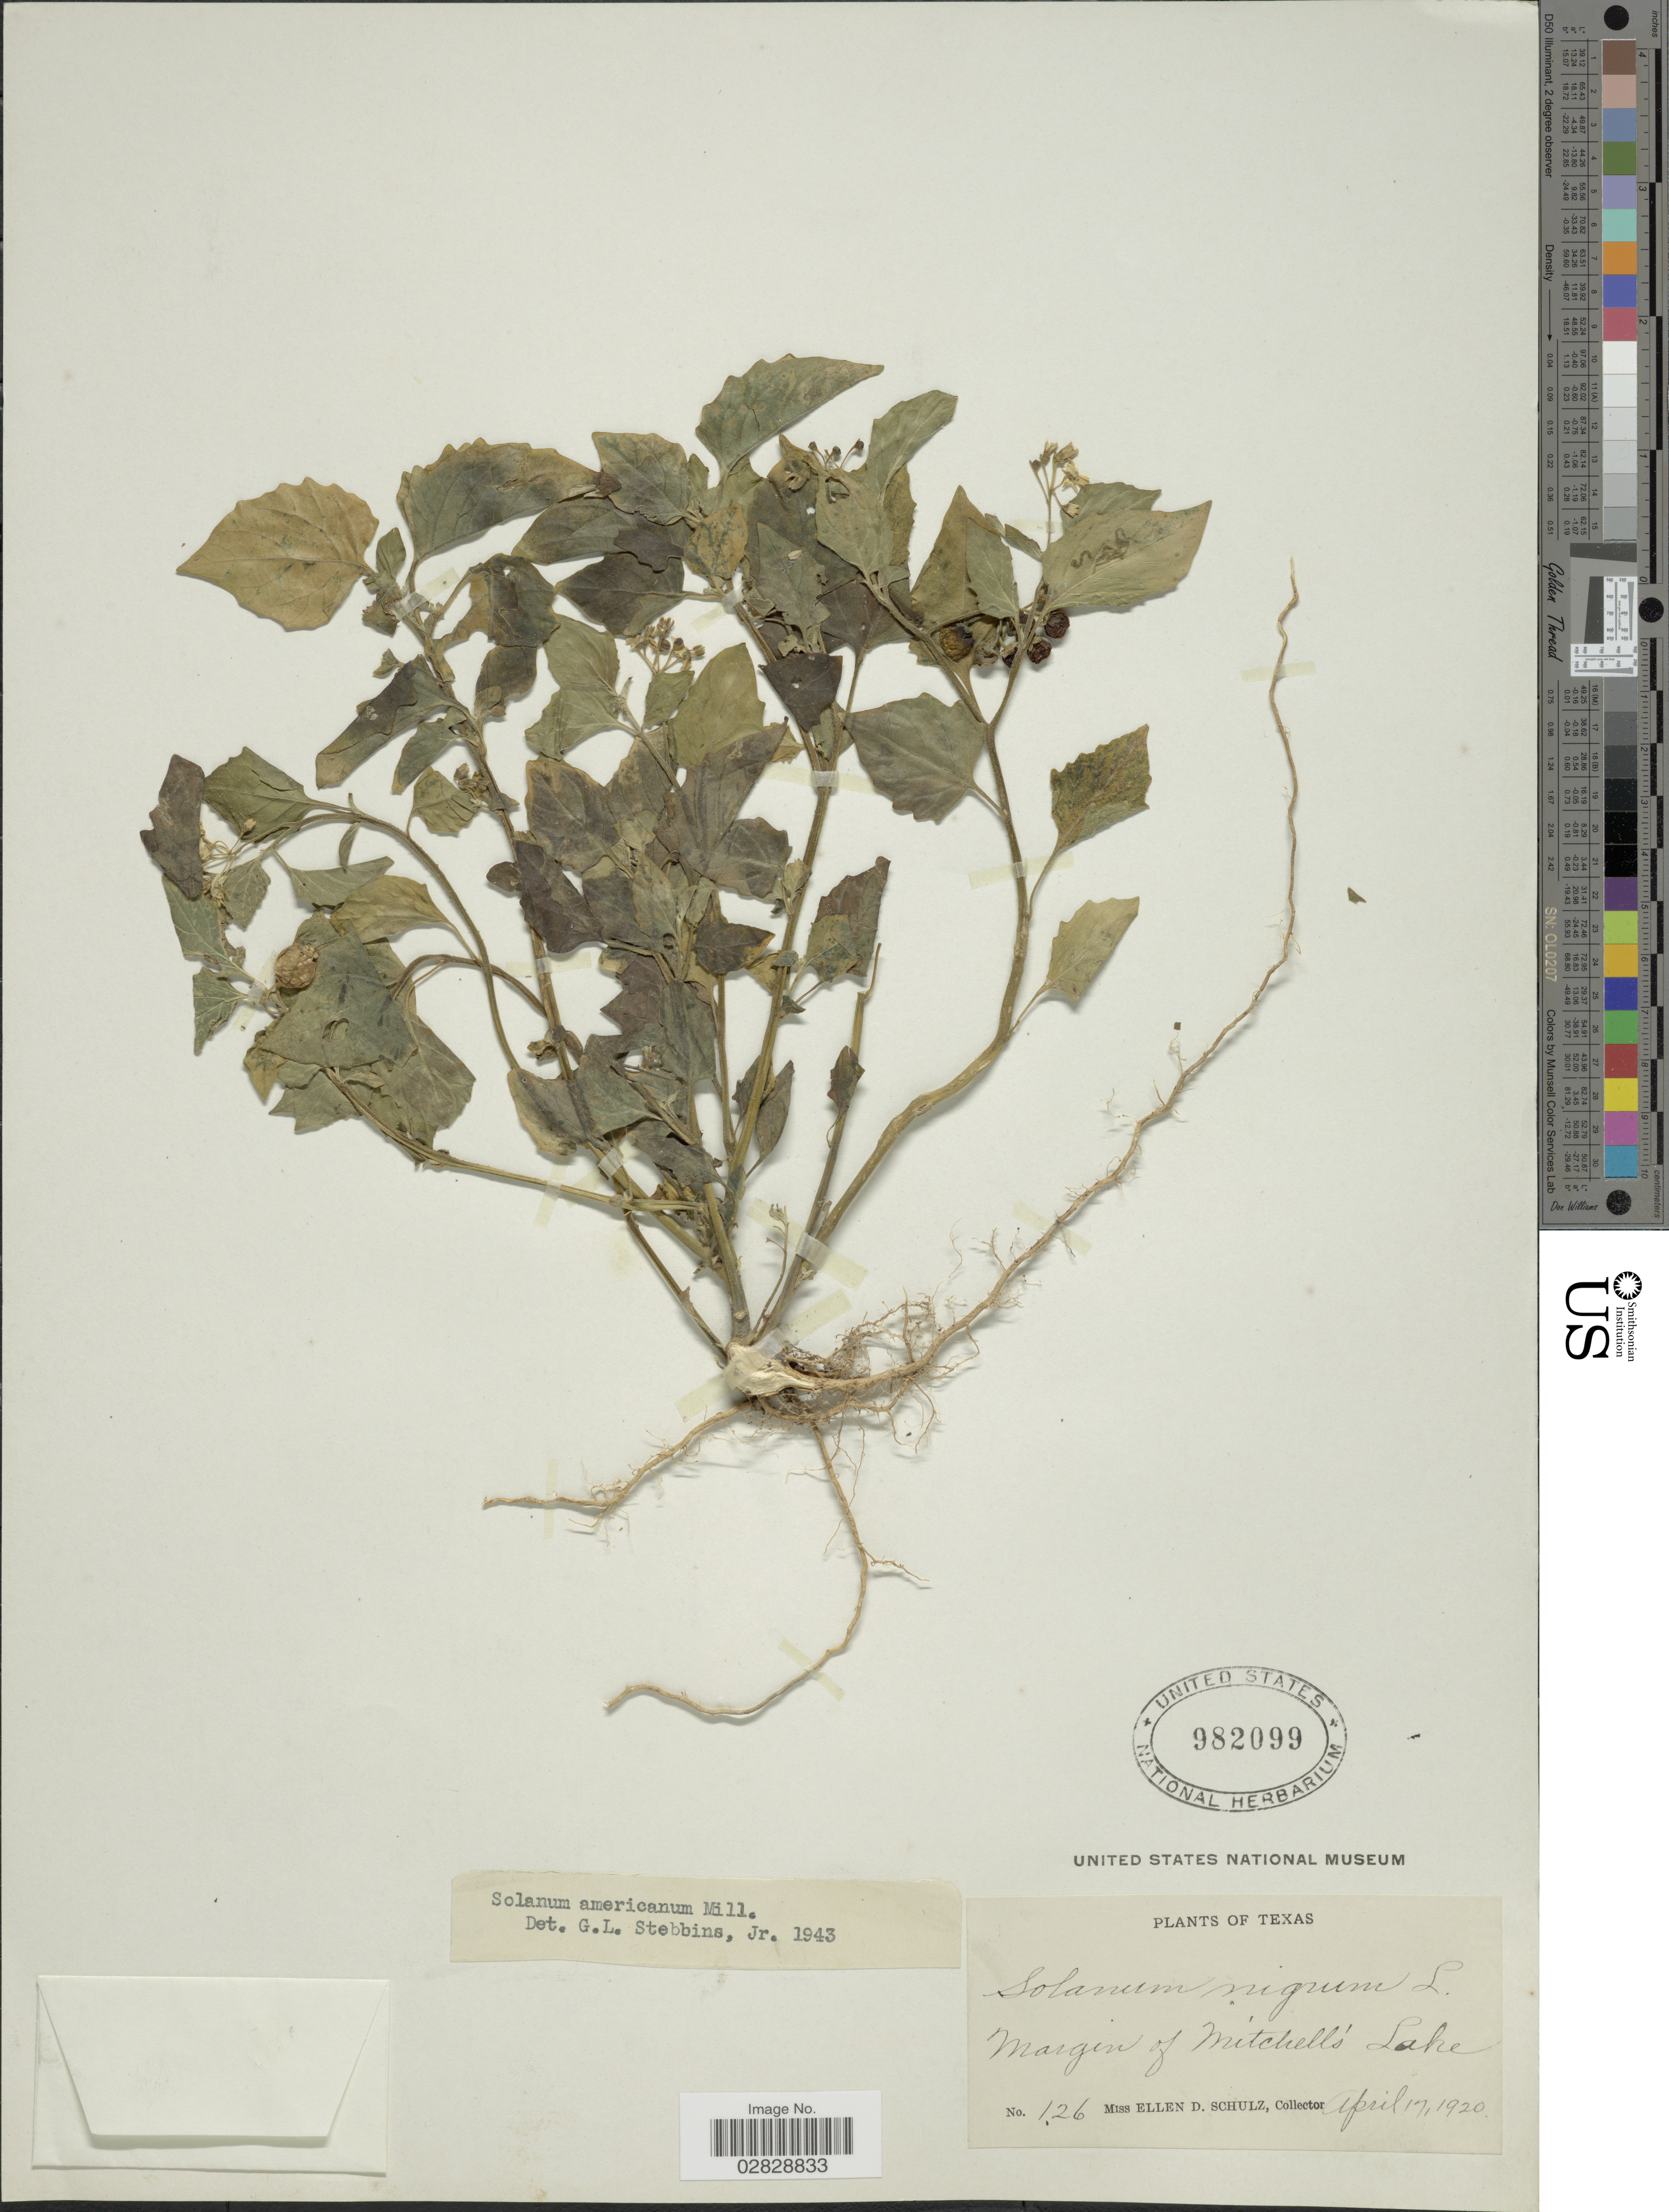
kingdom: Plantae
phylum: Tracheophyta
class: Magnoliopsida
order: Solanales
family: Solanaceae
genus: Solanum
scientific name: Solanum nigrescens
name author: M. Martens & Galeotti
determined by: Knapp, S. D.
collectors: E. D. Schulz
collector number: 126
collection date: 1920-04-17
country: United States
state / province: Texas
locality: Margin of Mitchell's Lake.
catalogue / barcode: US 982099